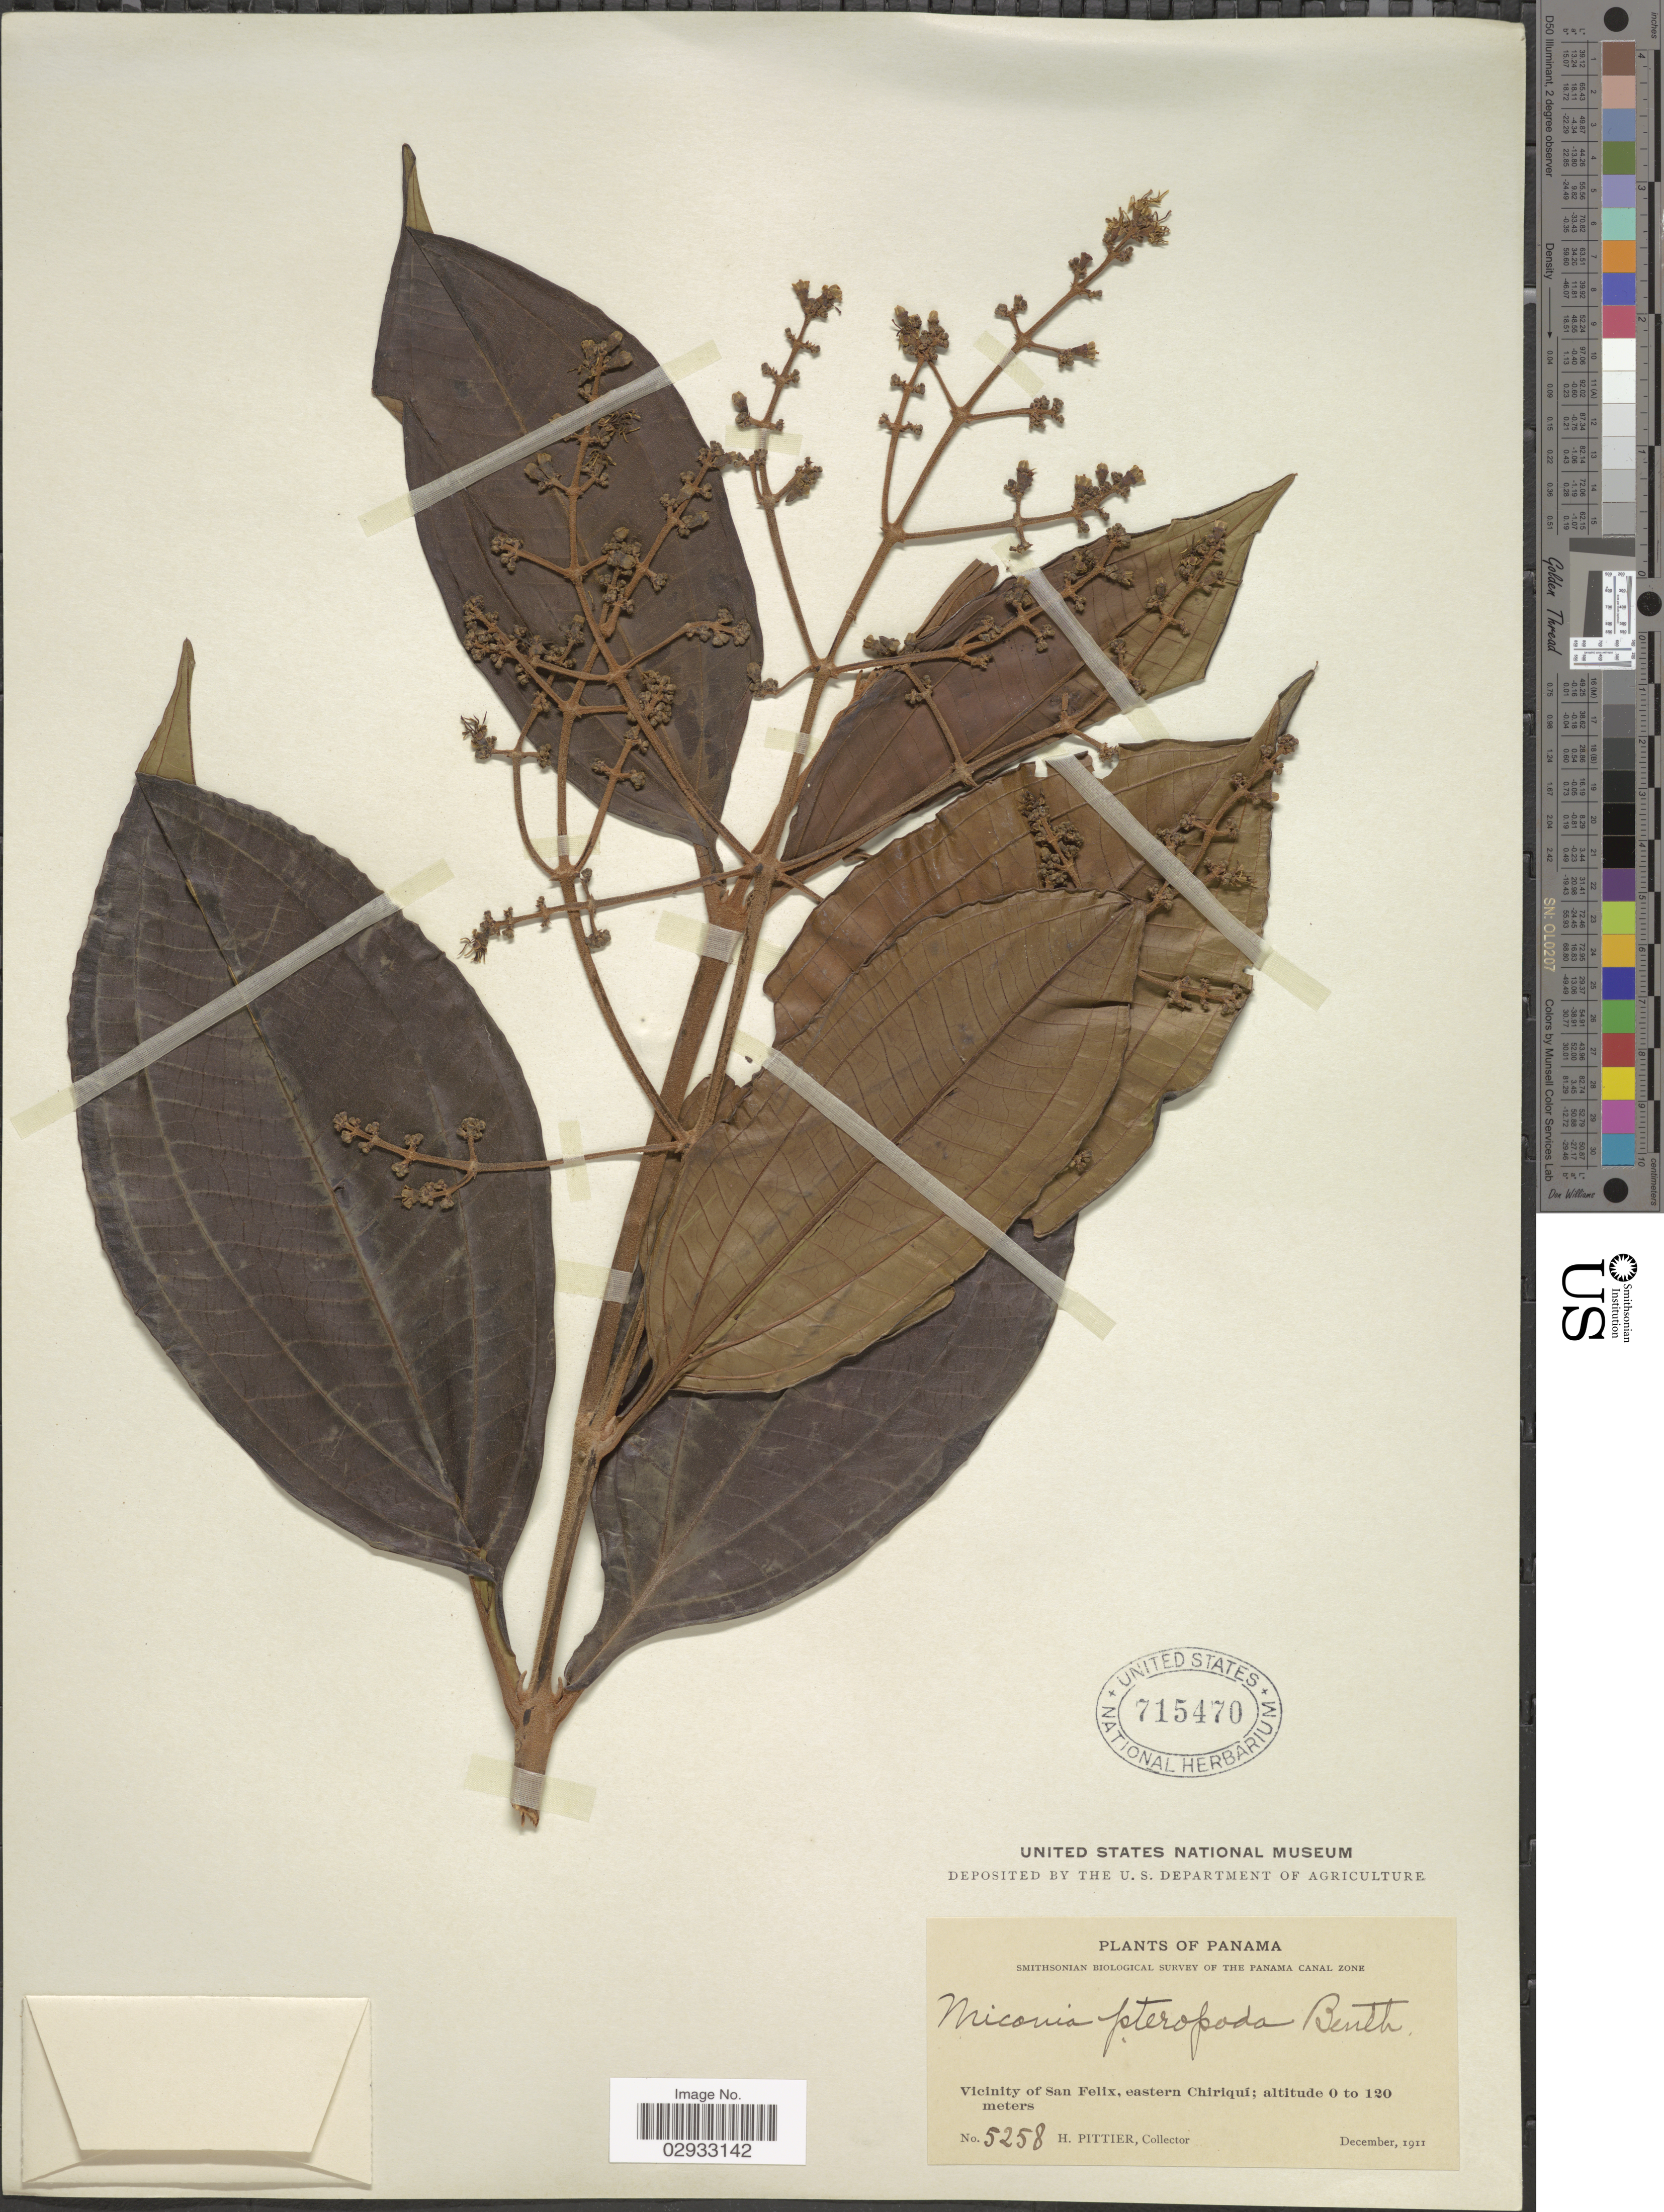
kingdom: Plantae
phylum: Tracheophyta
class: Magnoliopsida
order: Myrtales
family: Melastomataceae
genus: Miconia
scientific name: Miconia pteropoda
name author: Benth.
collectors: H. F. Pittier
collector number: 5258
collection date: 1911-12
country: Panama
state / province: Chiriqui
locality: Vicinity of San Felix, eastern Chiriquí.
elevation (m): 0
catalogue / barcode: US 715470